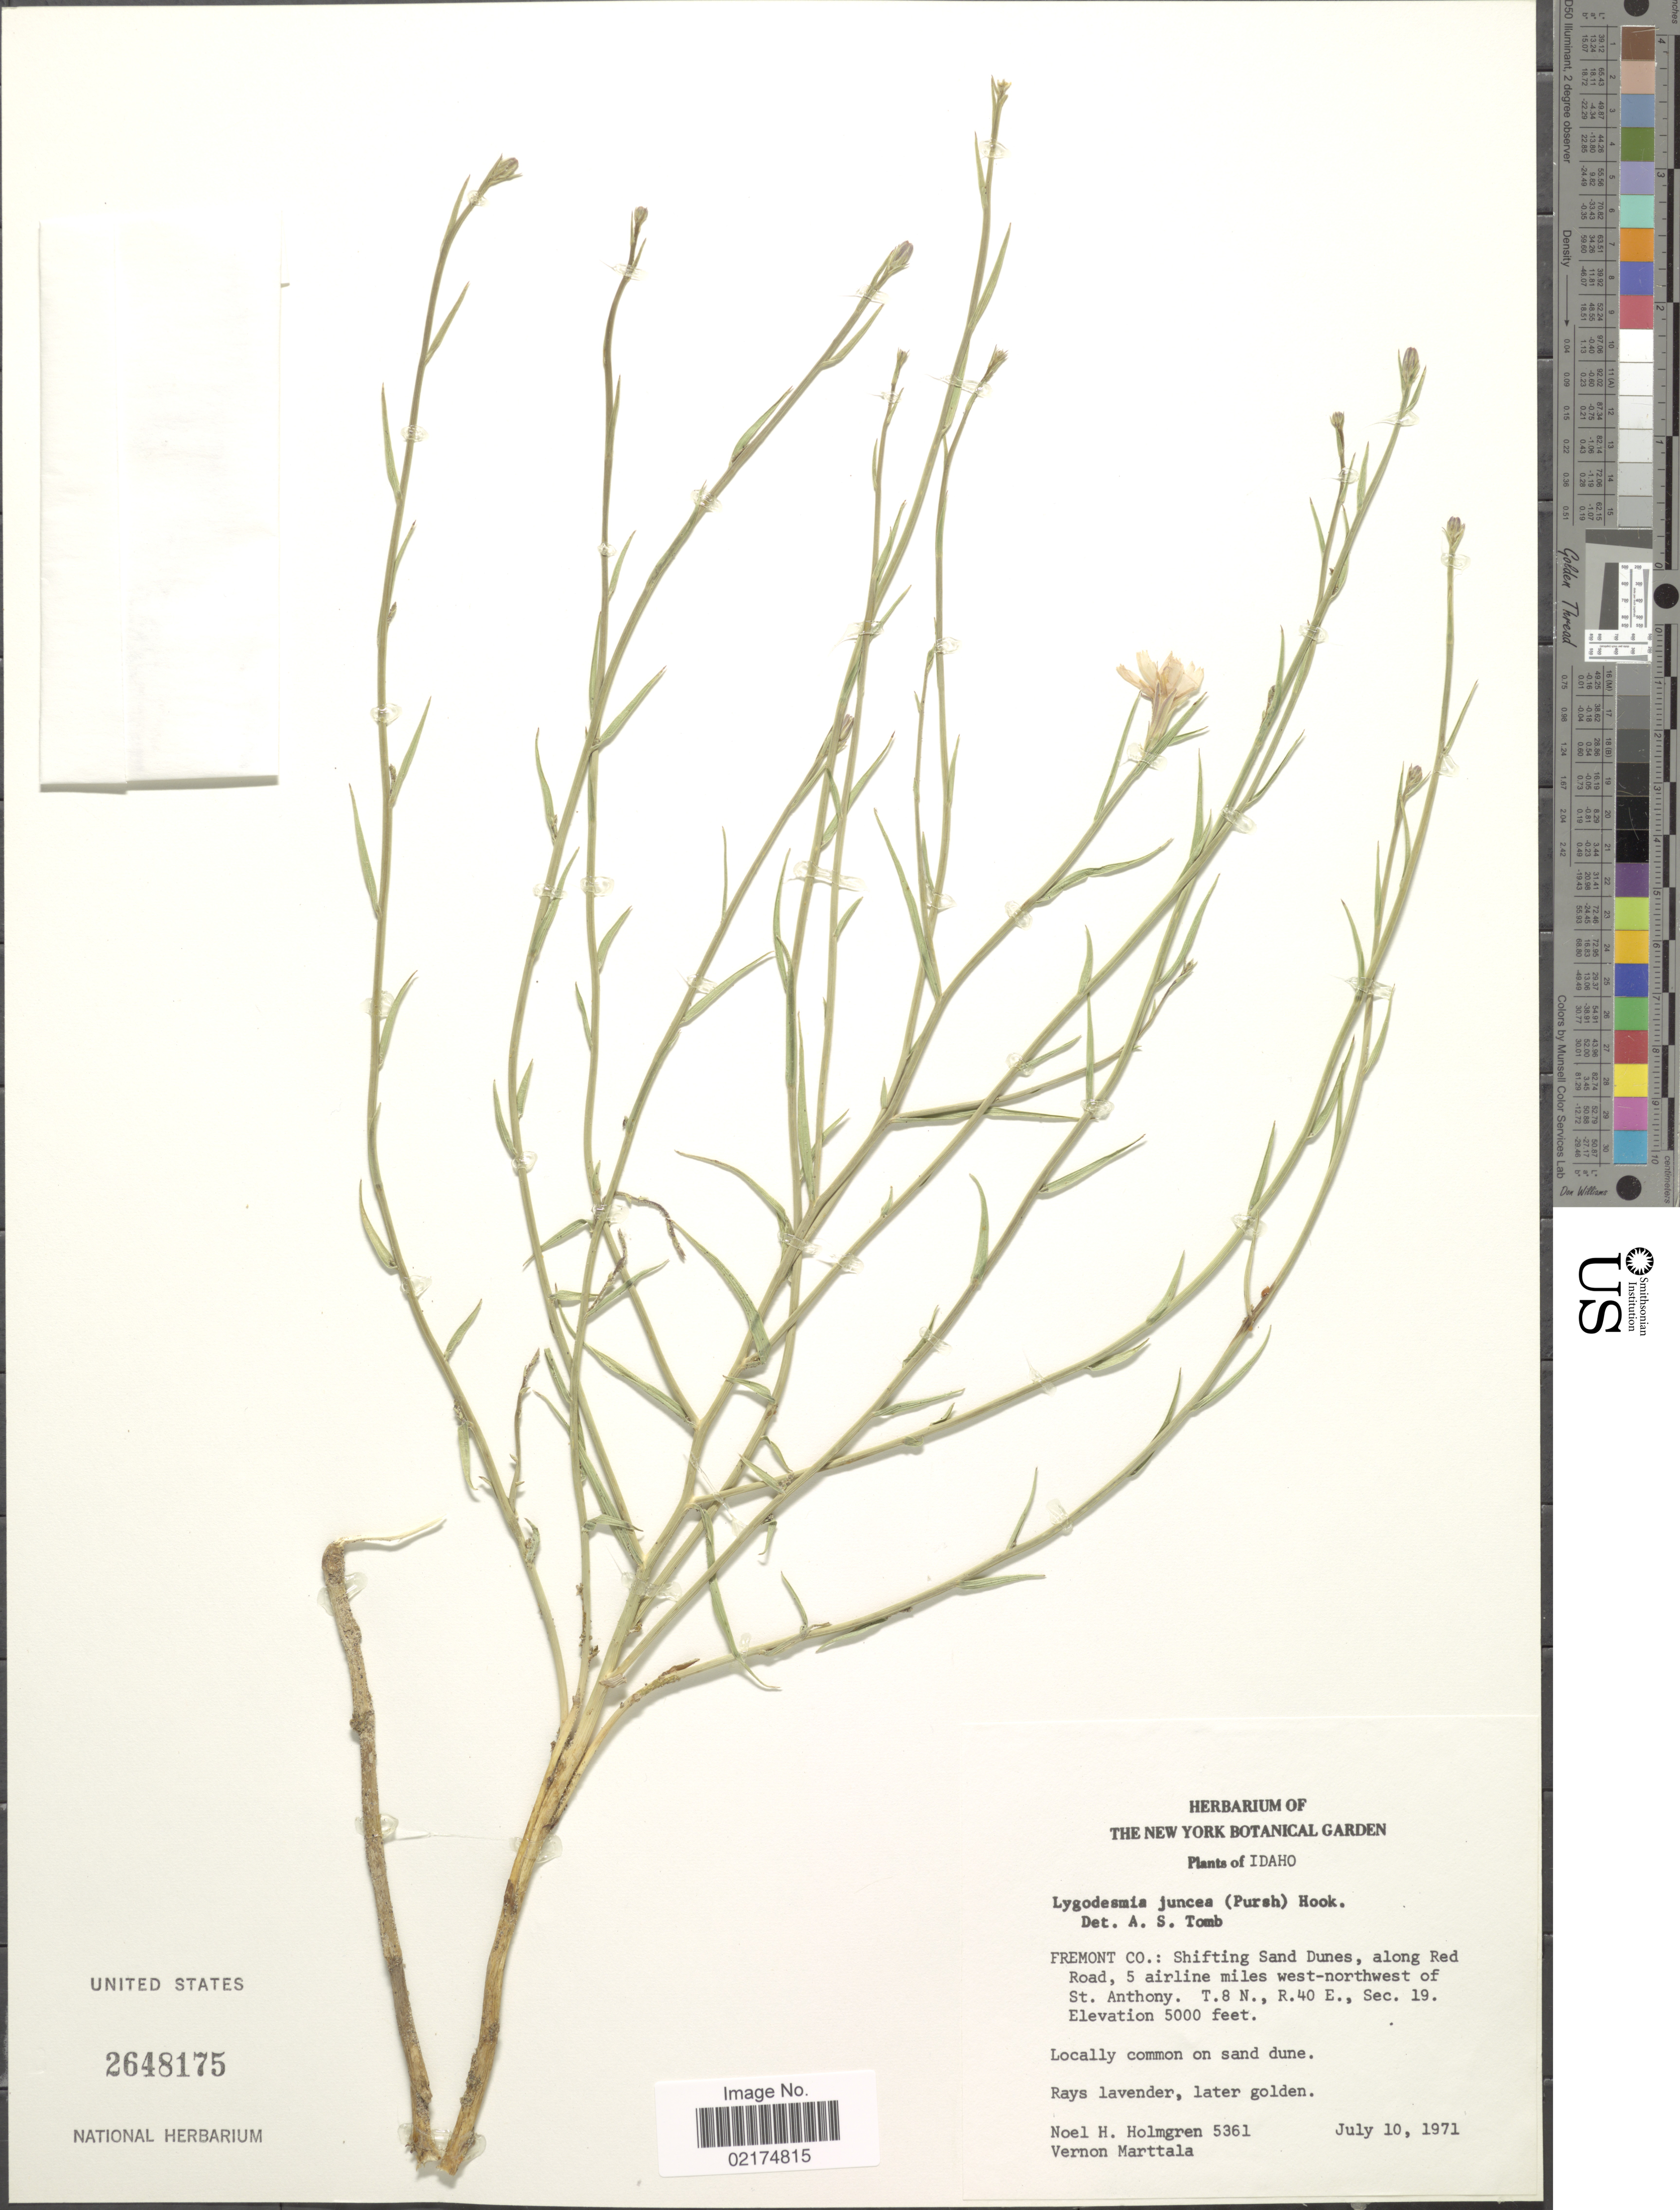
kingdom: Plantae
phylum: Tracheophyta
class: Magnoliopsida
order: Asterales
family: Asteraceae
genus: Lygodesmia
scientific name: Lygodesmia juncea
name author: D. Don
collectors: N. H. Holmgren & V. Marttala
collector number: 5361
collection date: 1971-07-10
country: United States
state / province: Idaho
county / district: Fremont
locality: Shifting San Dunes, along Red Road, 5 airline miles west-northwest of St.. Anthony T8N, R40E, Sec. 19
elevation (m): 1524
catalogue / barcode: US 2648175